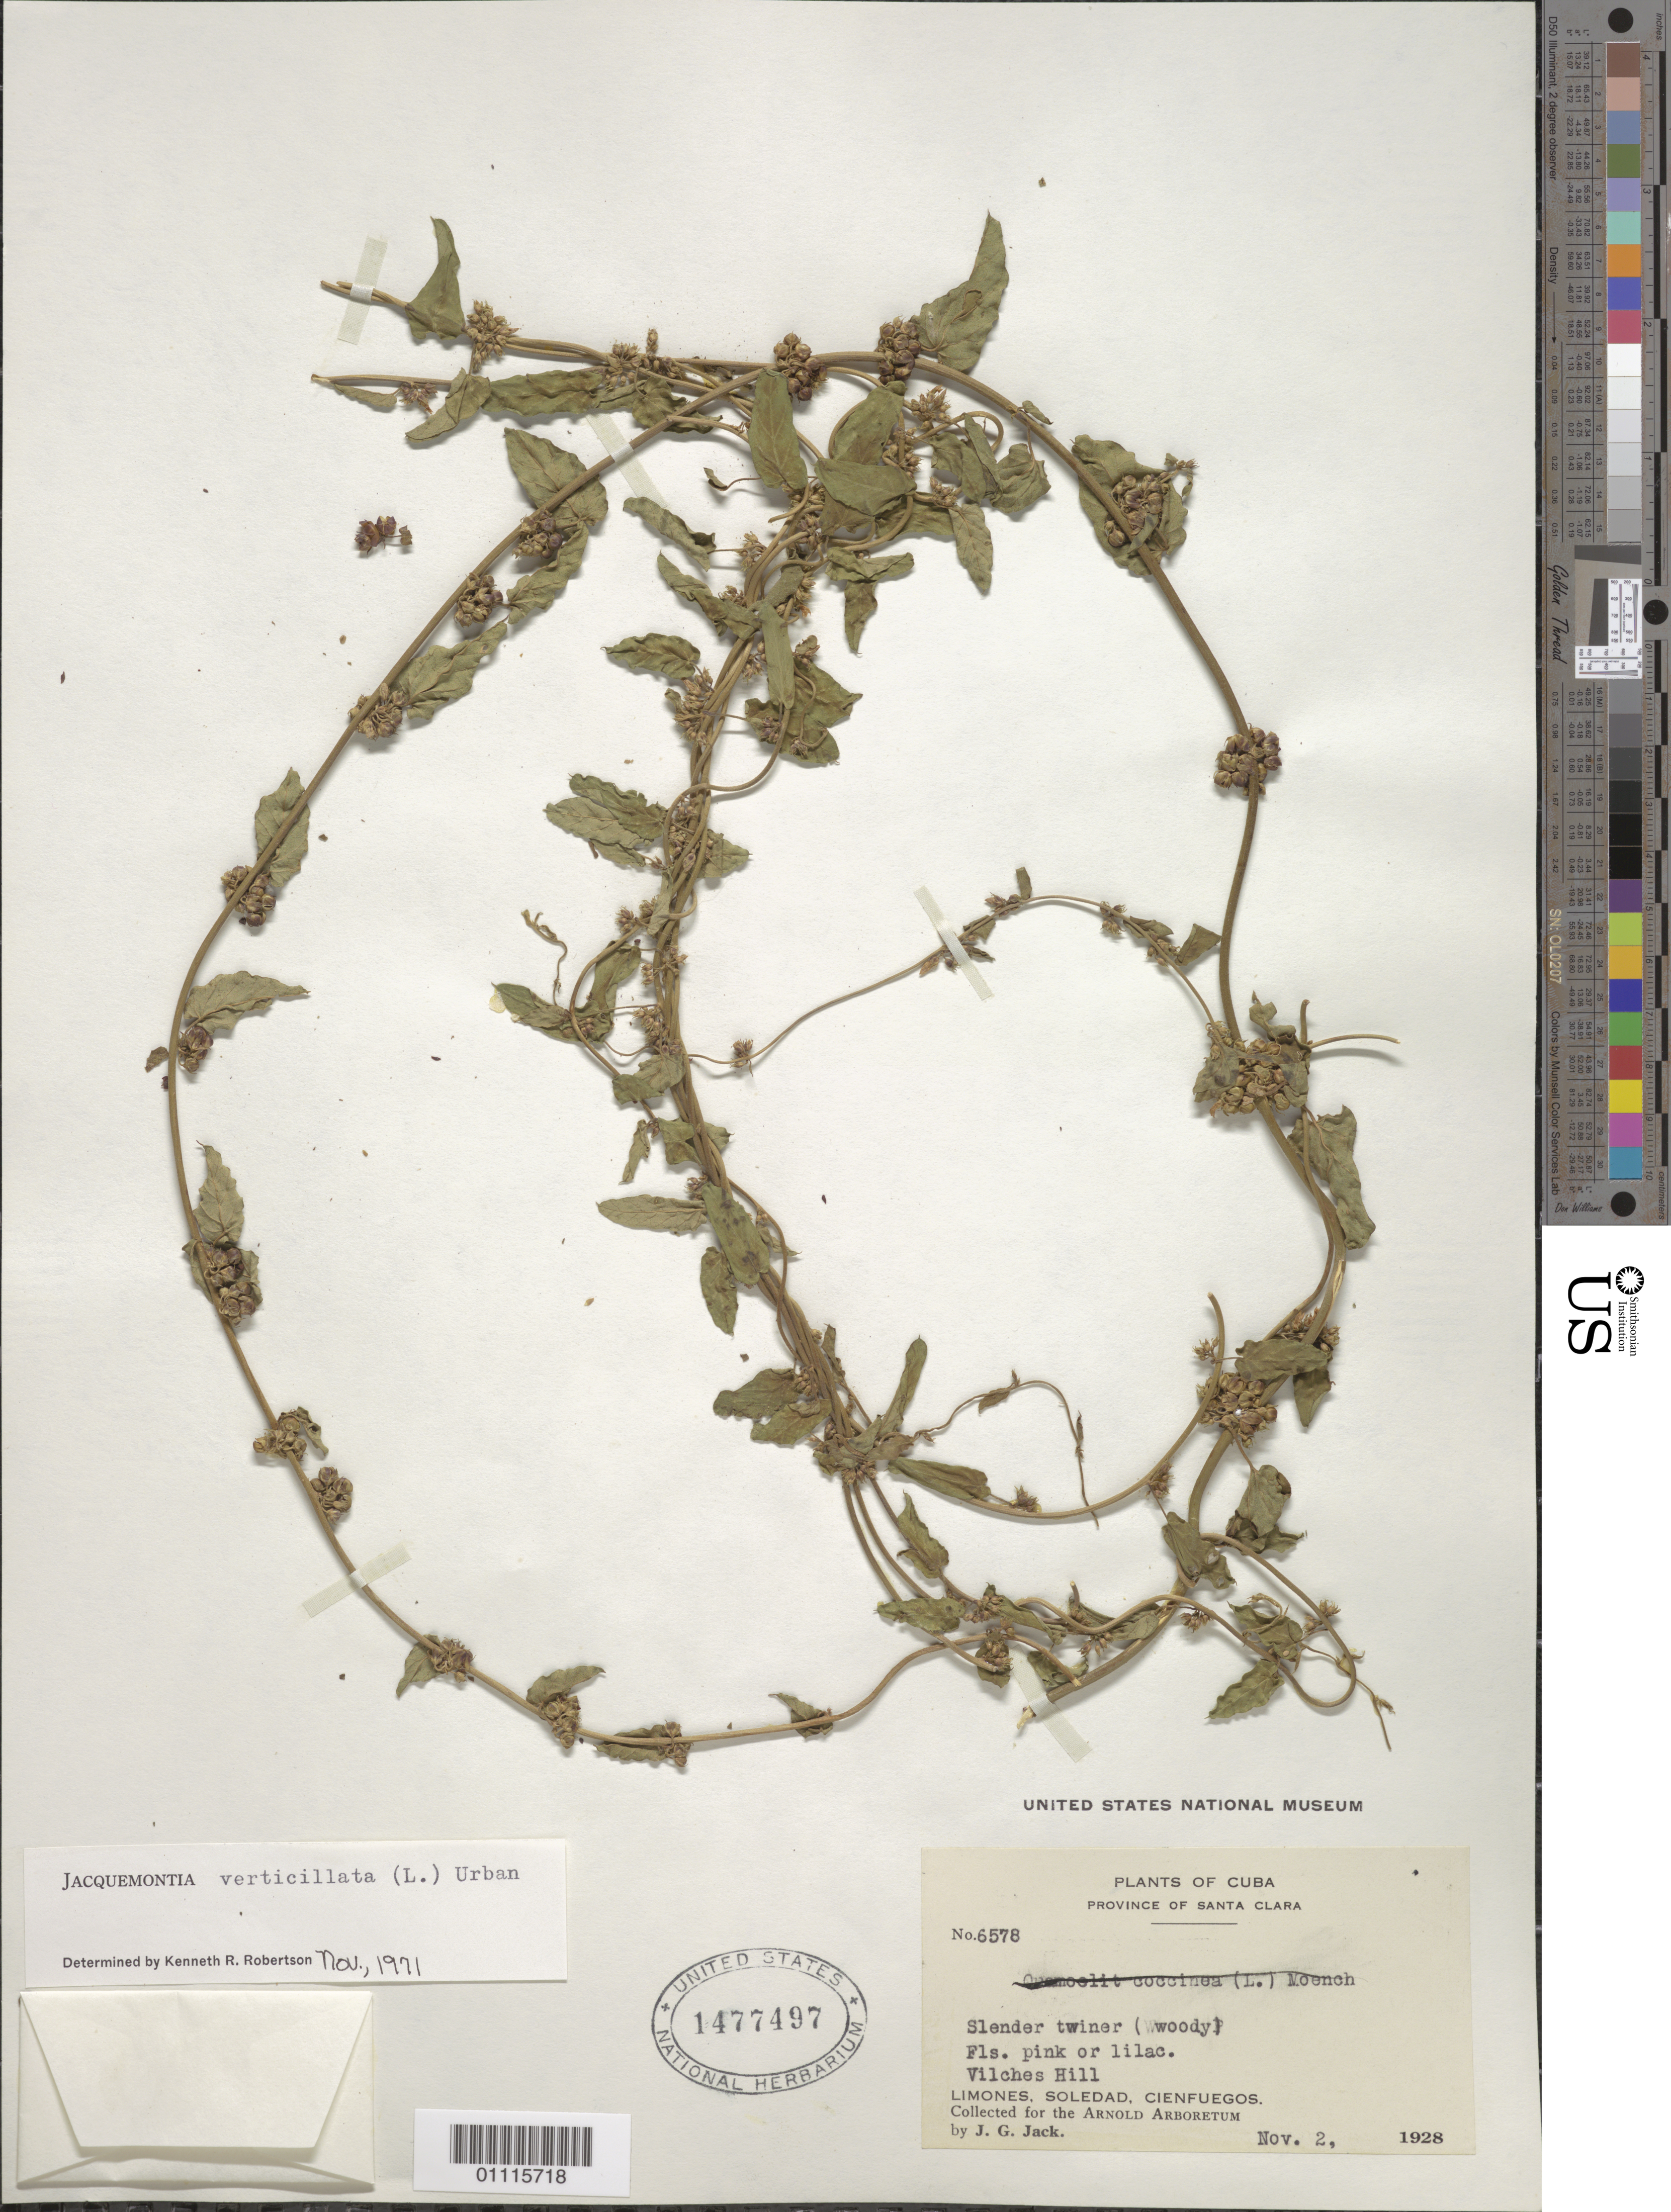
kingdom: Plantae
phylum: Tracheophyta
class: Magnoliopsida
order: Solanales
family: Convolvulaceae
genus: Jacquemontia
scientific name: Jacquemontia verticillata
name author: (L.) Urb.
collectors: J. G. Jack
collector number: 6578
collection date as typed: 02 Nov 1928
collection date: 1928-11-02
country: Cuba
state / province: Cienfuegos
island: Cuba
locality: Limones, Soledad Viches Hill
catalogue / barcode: US 1477497